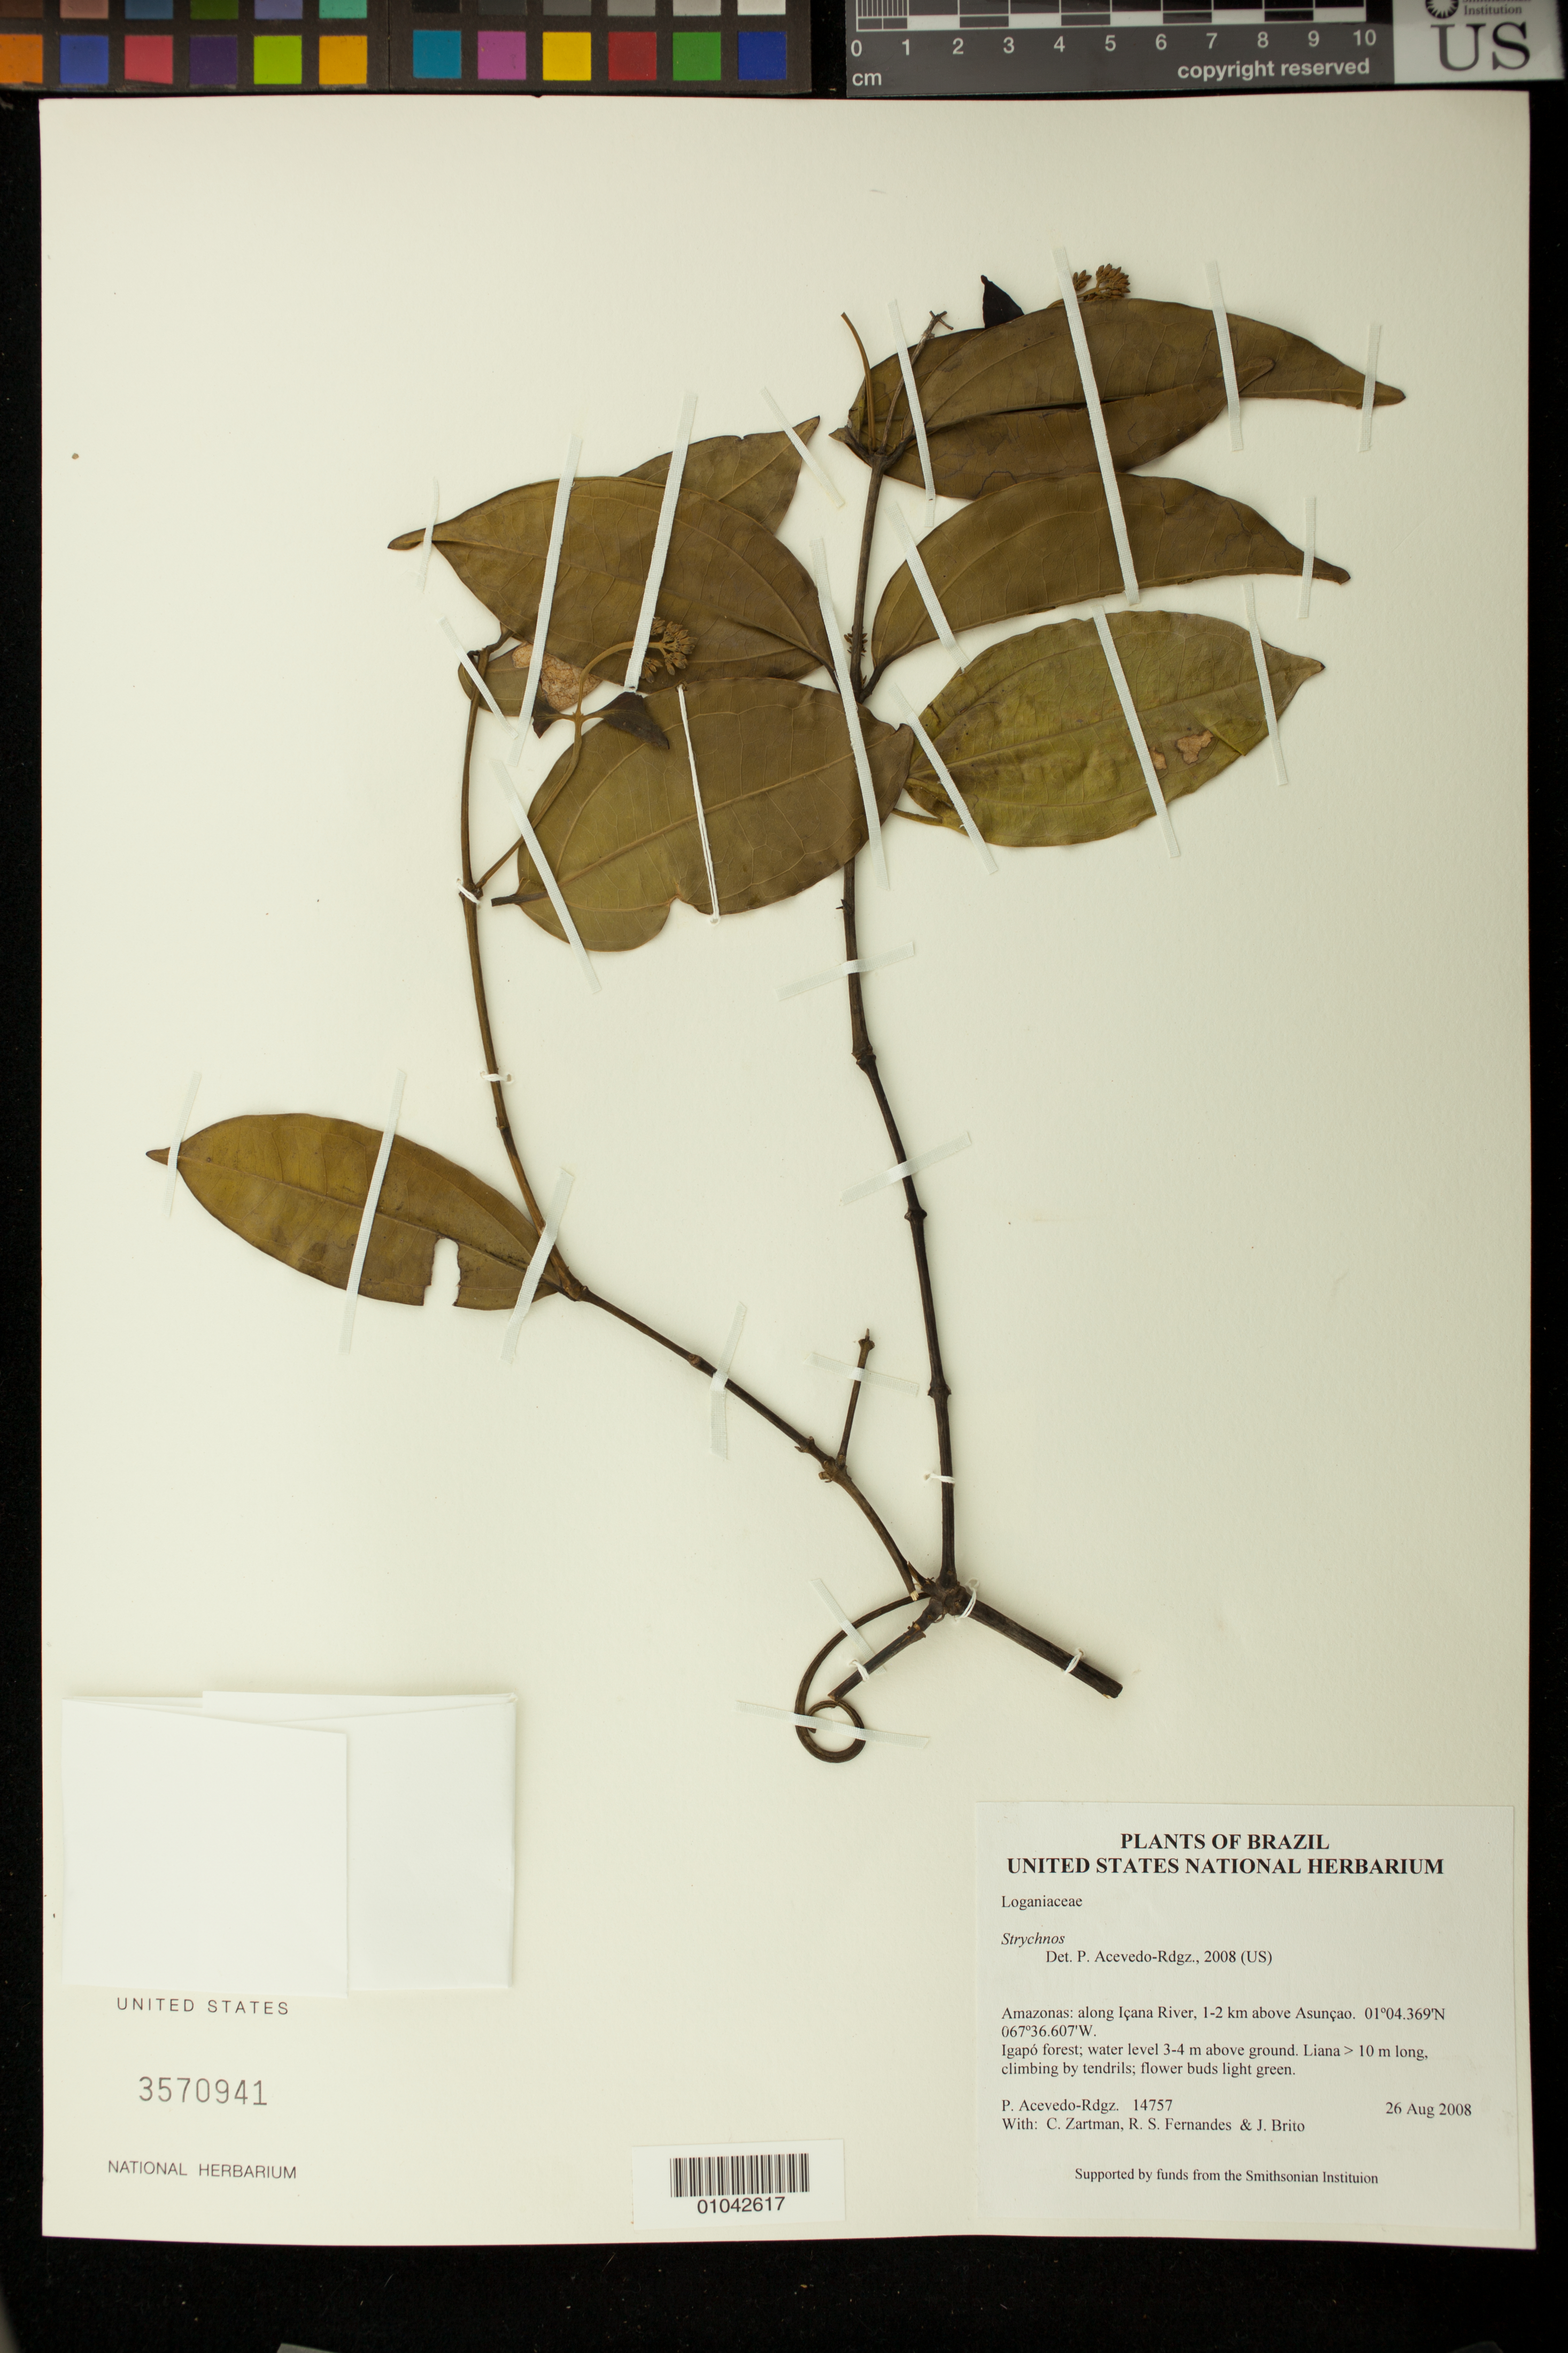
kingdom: Plantae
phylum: Tracheophyta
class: Magnoliopsida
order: Gentianales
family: Loganiaceae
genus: Strychnos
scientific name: Strychnos rondeletioides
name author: Spruce ex Benth.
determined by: Setubal, R. B.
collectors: P. Acevedo-Rodr., C. Zartman, R. Fernandes & J. Brito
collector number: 14757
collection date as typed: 26 Aug 2008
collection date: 2008-08-26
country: Brazil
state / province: Amazonas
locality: Amazonas: along Içana River, 1-2 km above Asunçao.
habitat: Igapó forest; water level 3-4 m above ground.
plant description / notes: NY, MO, K, US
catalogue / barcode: US 3570941